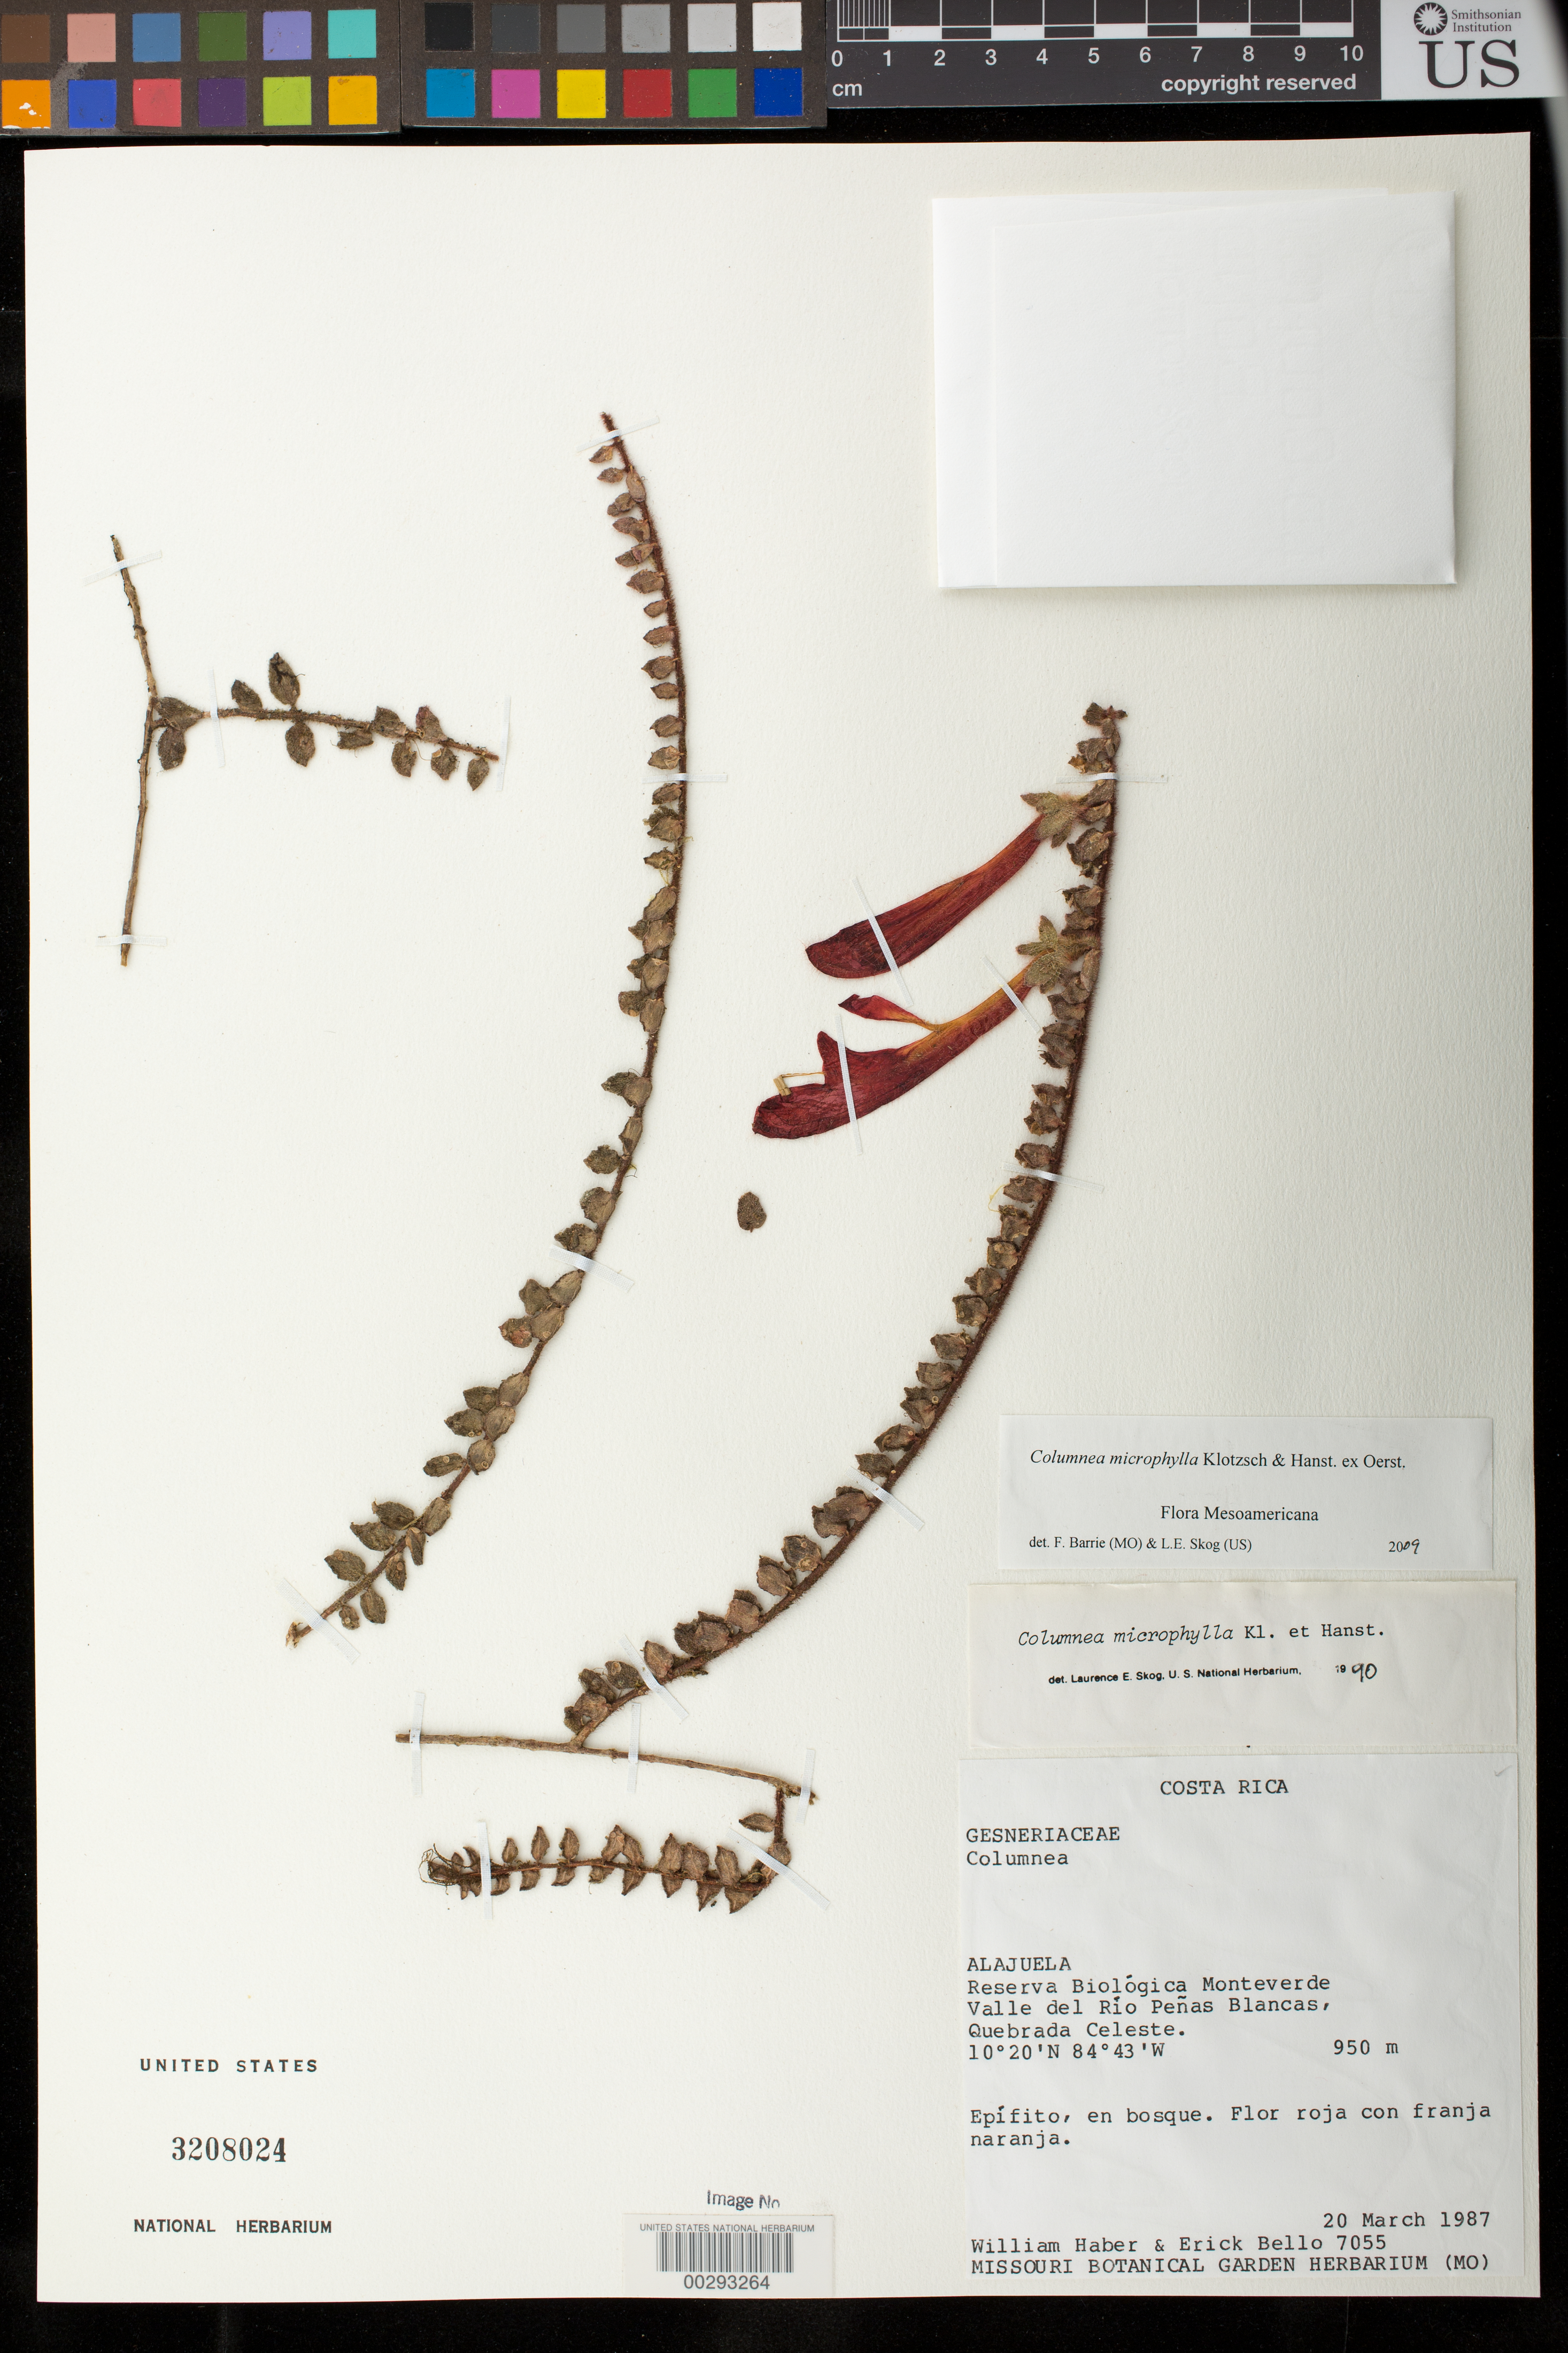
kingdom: Plantae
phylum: Tracheophyta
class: Magnoliopsida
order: Lamiales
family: Gesneriaceae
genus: Columnea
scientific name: Columnea microphylla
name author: Klotzsch & Hanst. ex Oerst.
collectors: W. Haber & E. Bello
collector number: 7055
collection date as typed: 20 Mar 1987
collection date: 1987-03-20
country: Costa Rica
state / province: Alajuela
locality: Reserva Biologica Monteverde Valle del Rio Penas Blancas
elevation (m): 950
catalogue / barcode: US 3208024